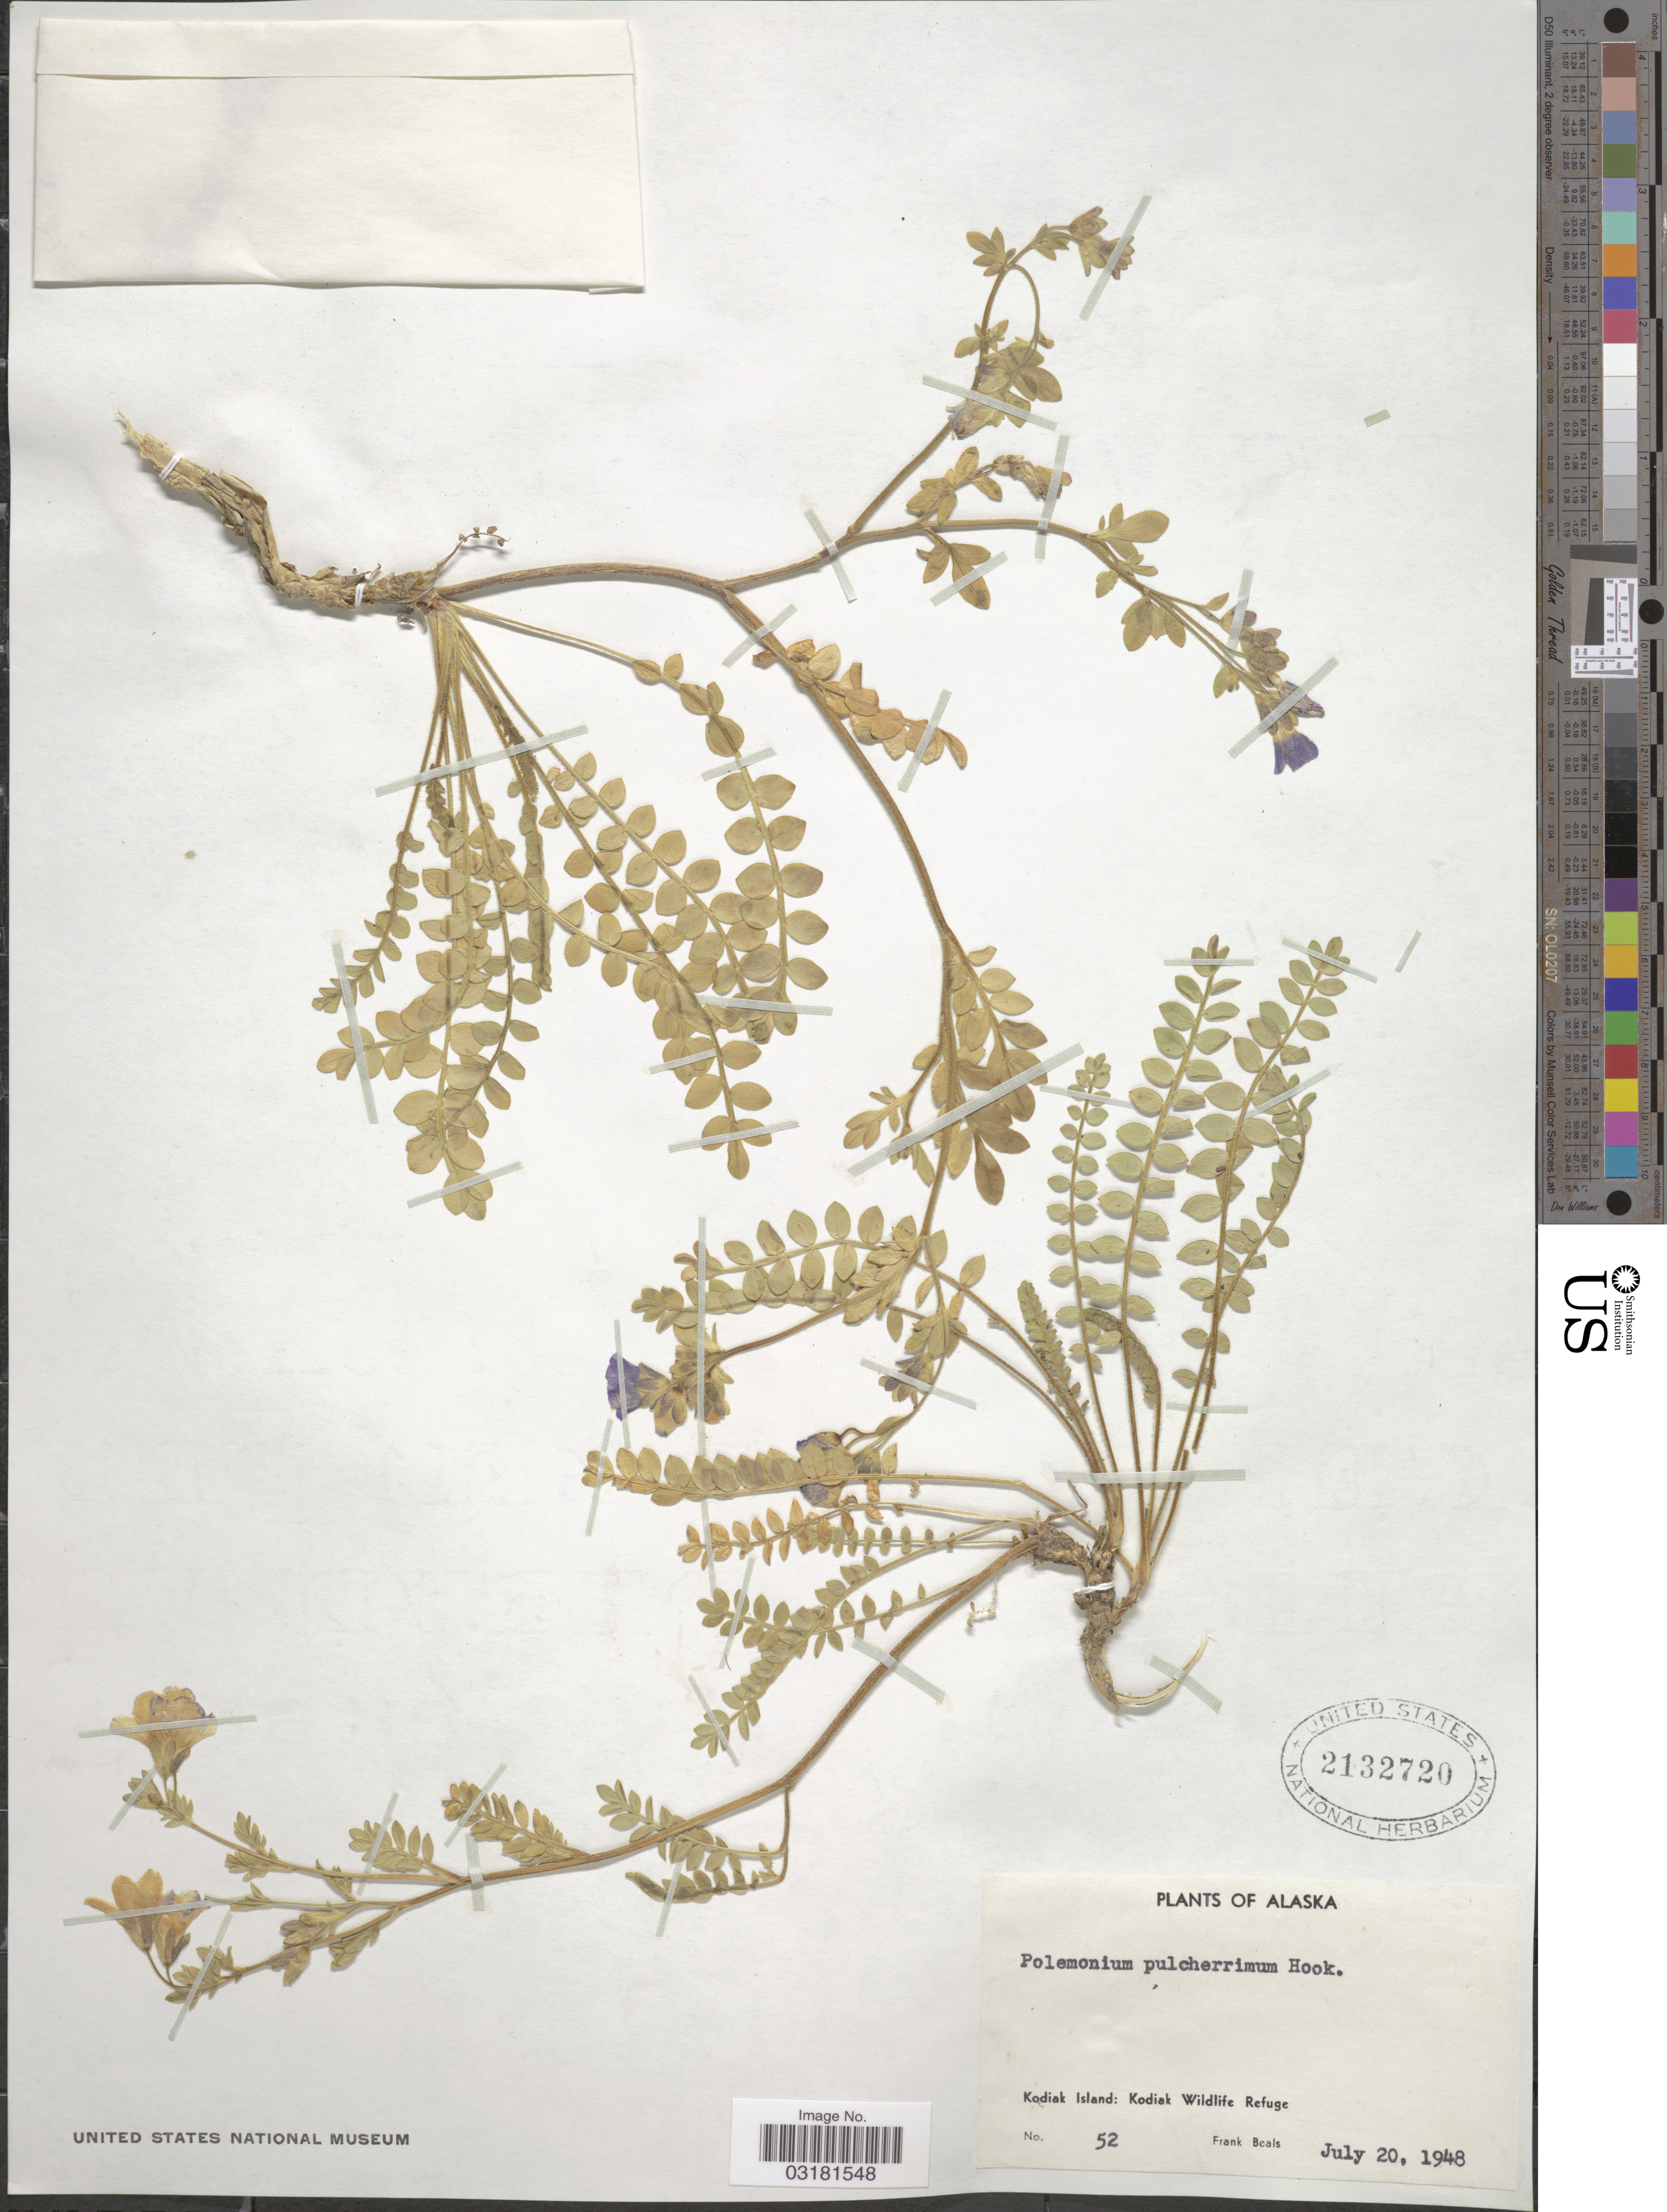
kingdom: Plantae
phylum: Tracheophyta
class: Magnoliopsida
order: Ericales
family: Polemoniaceae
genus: Polemonium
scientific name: Polemonium pulcherrimum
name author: Hook.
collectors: F. Beals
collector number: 52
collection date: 1948-07-20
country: United States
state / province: Alaska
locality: Kodiak Island: Kodiak Wildlife Refuge.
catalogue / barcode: US 2132720